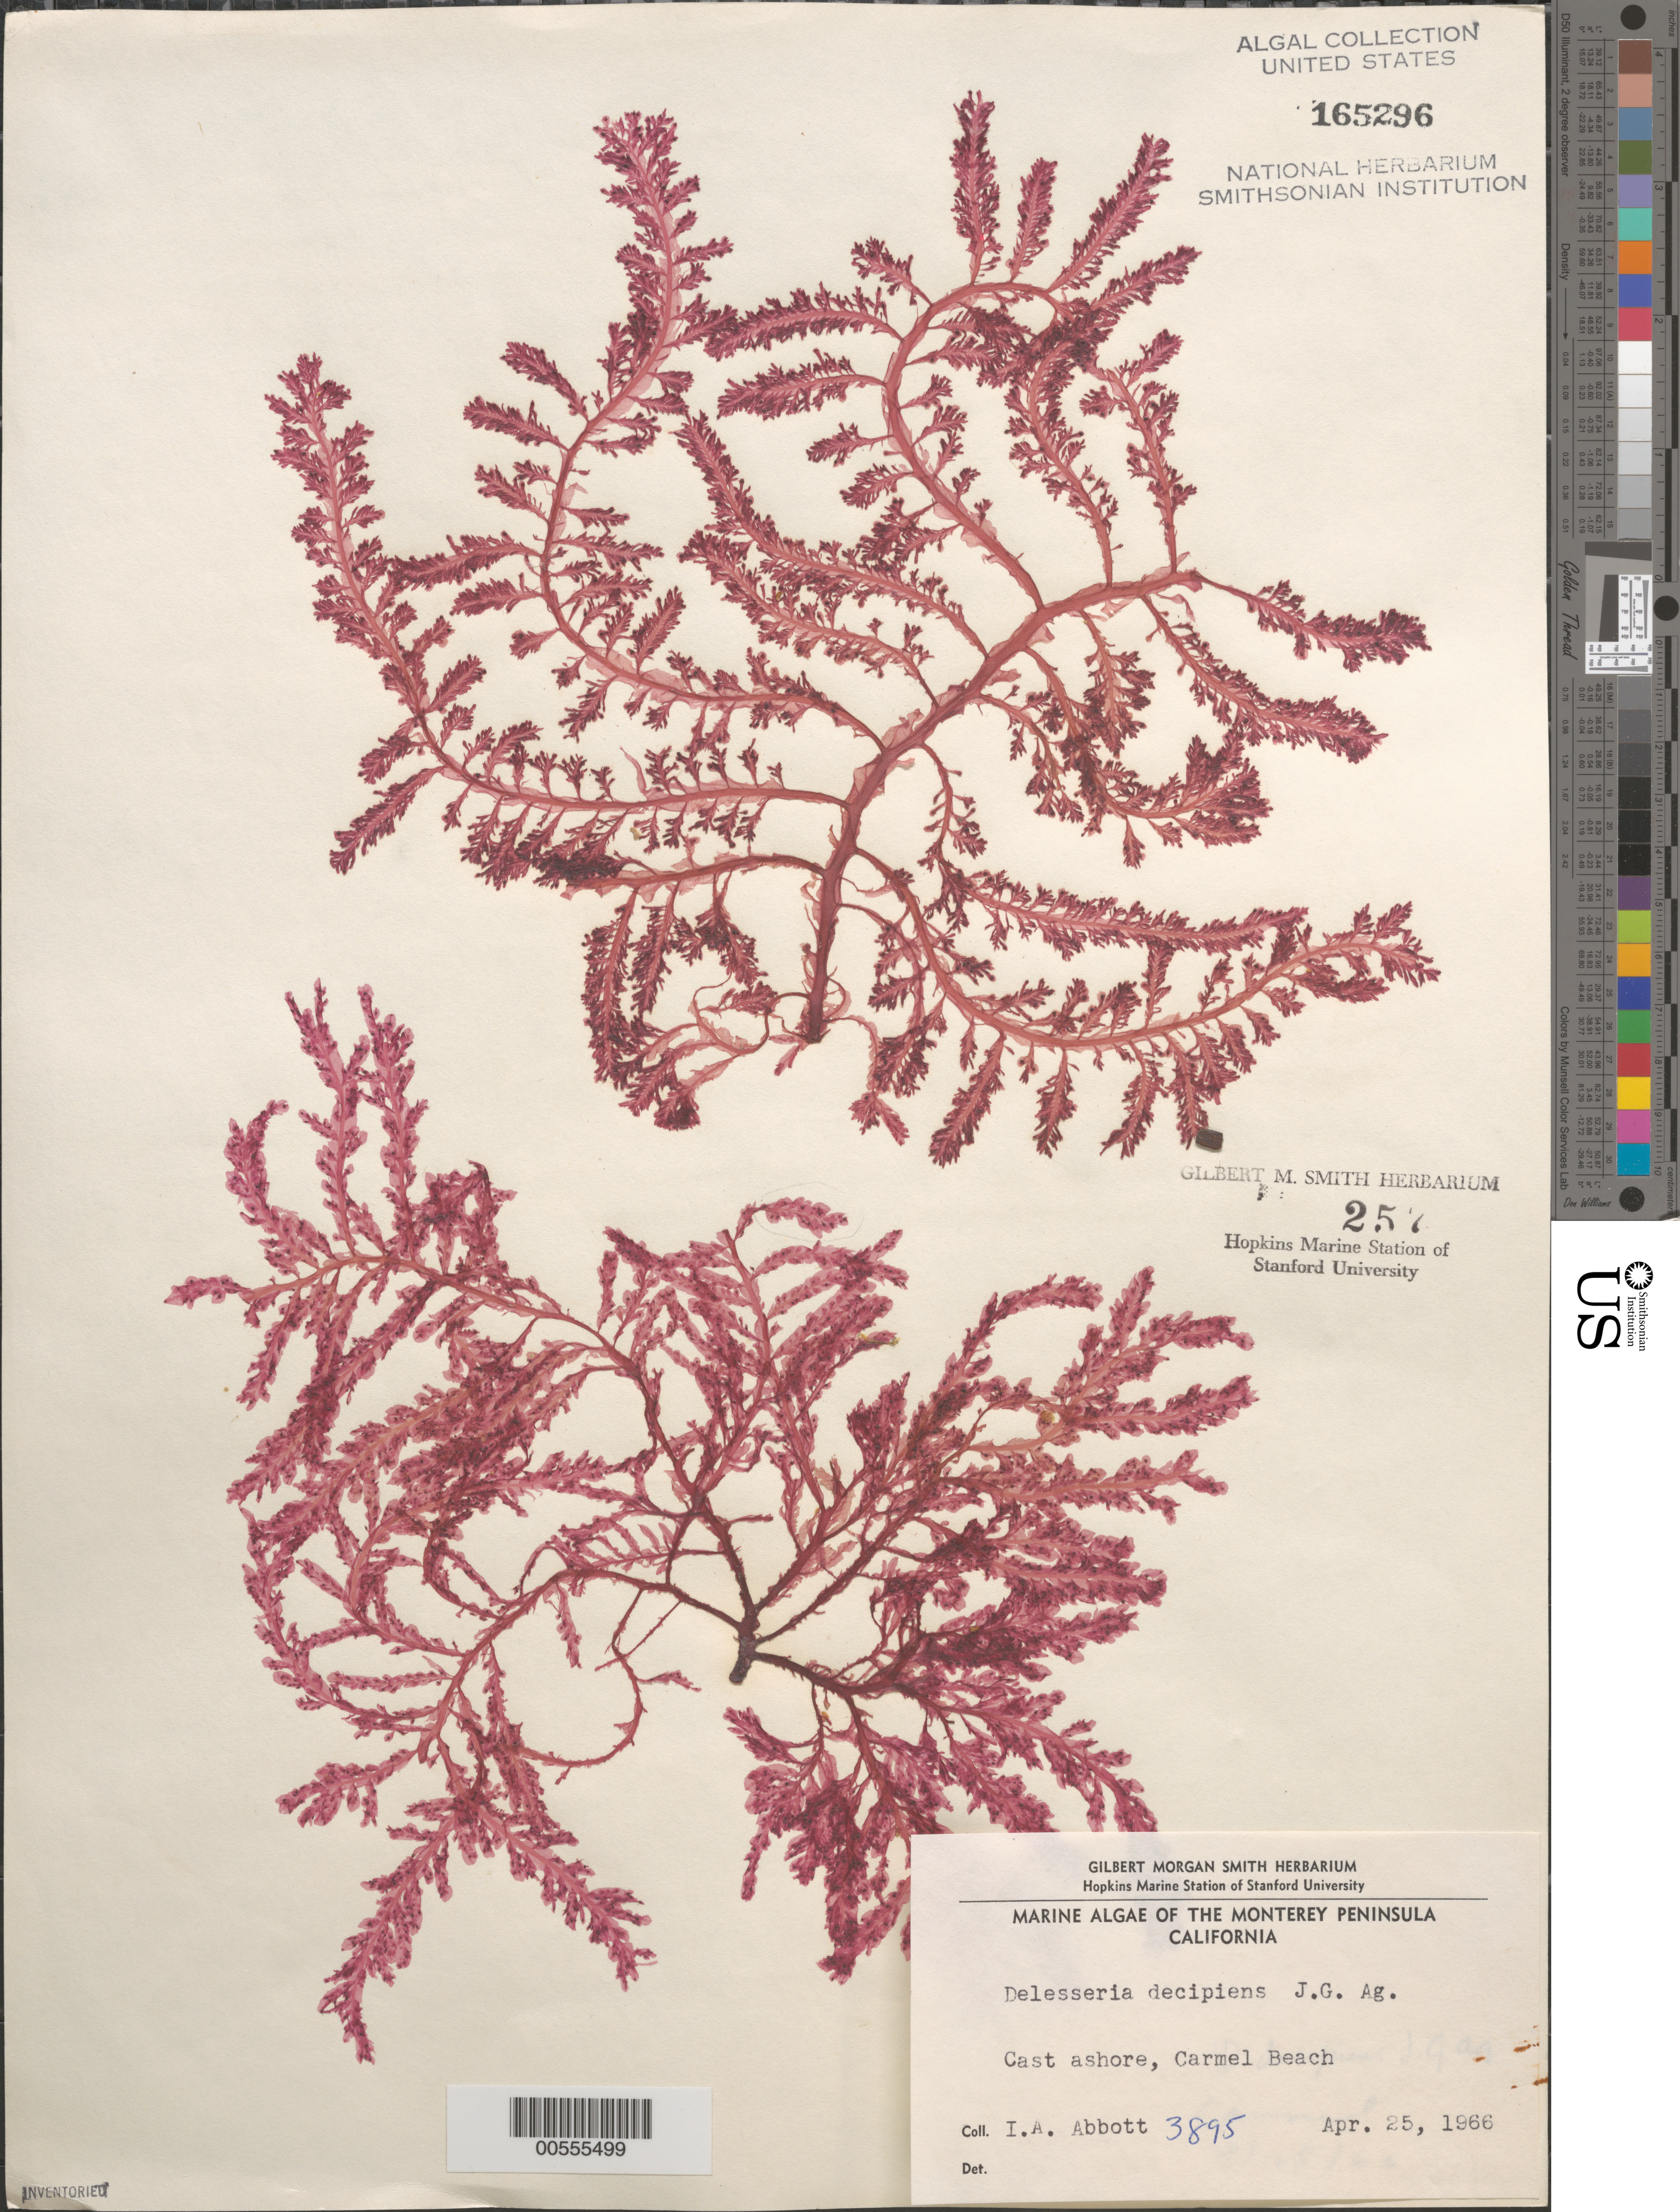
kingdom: Plantae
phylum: Rhodophyta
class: Florideophyceae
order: Ceramiales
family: Delesseriaceae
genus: Cumathamnion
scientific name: Cumathamnion decipiens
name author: (J. Agardh) M.J. Wynne & G.W. Saunders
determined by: Algae name updating Project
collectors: I. A. Abbott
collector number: IAA 3895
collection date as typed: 25 Apr 1966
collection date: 1966-04-25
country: United States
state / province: California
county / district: Monterey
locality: Carmel Beach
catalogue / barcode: US 165296